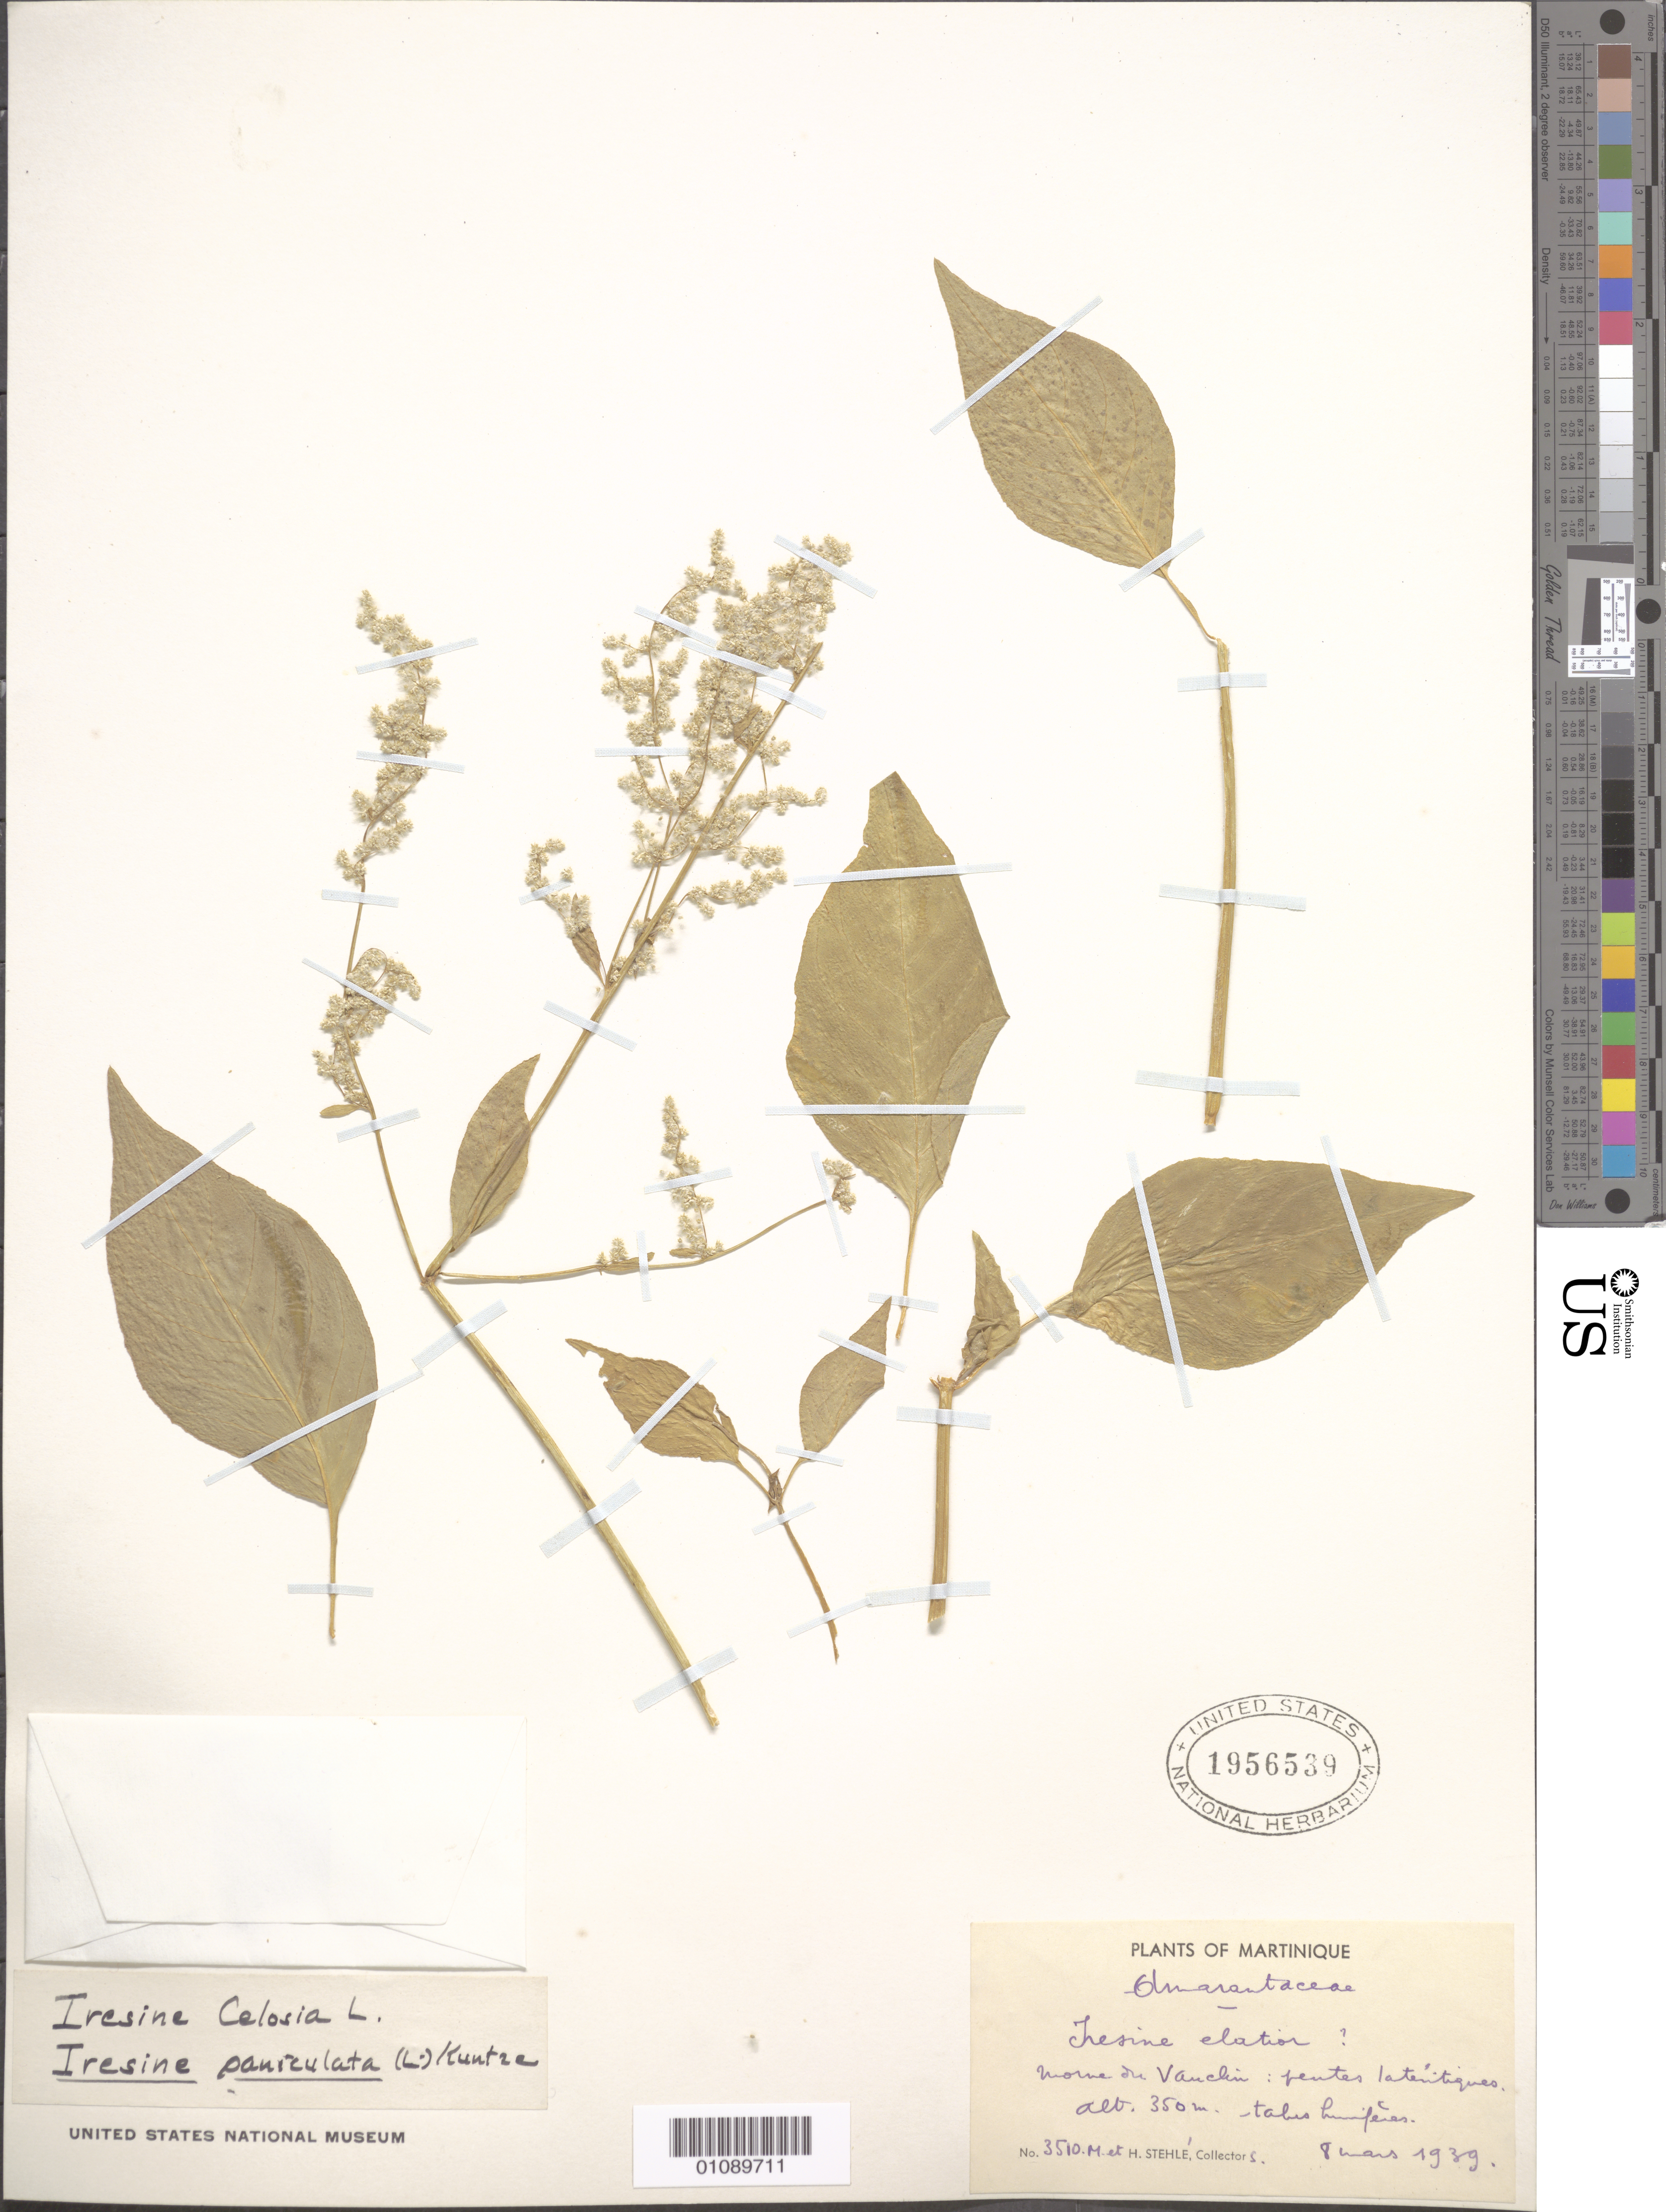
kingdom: Plantae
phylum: Tracheophyta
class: Magnoliopsida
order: Caryophyllales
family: Amaranthaceae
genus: Iresine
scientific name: Iresine paniculata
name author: (L.) Kuntze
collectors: H. Stehlé & M. Stehlé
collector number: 3510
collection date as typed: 08 Mar 1939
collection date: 1939-03-08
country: Martinique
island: Martinique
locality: Morne du Vanchin.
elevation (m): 350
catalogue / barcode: US 1956539